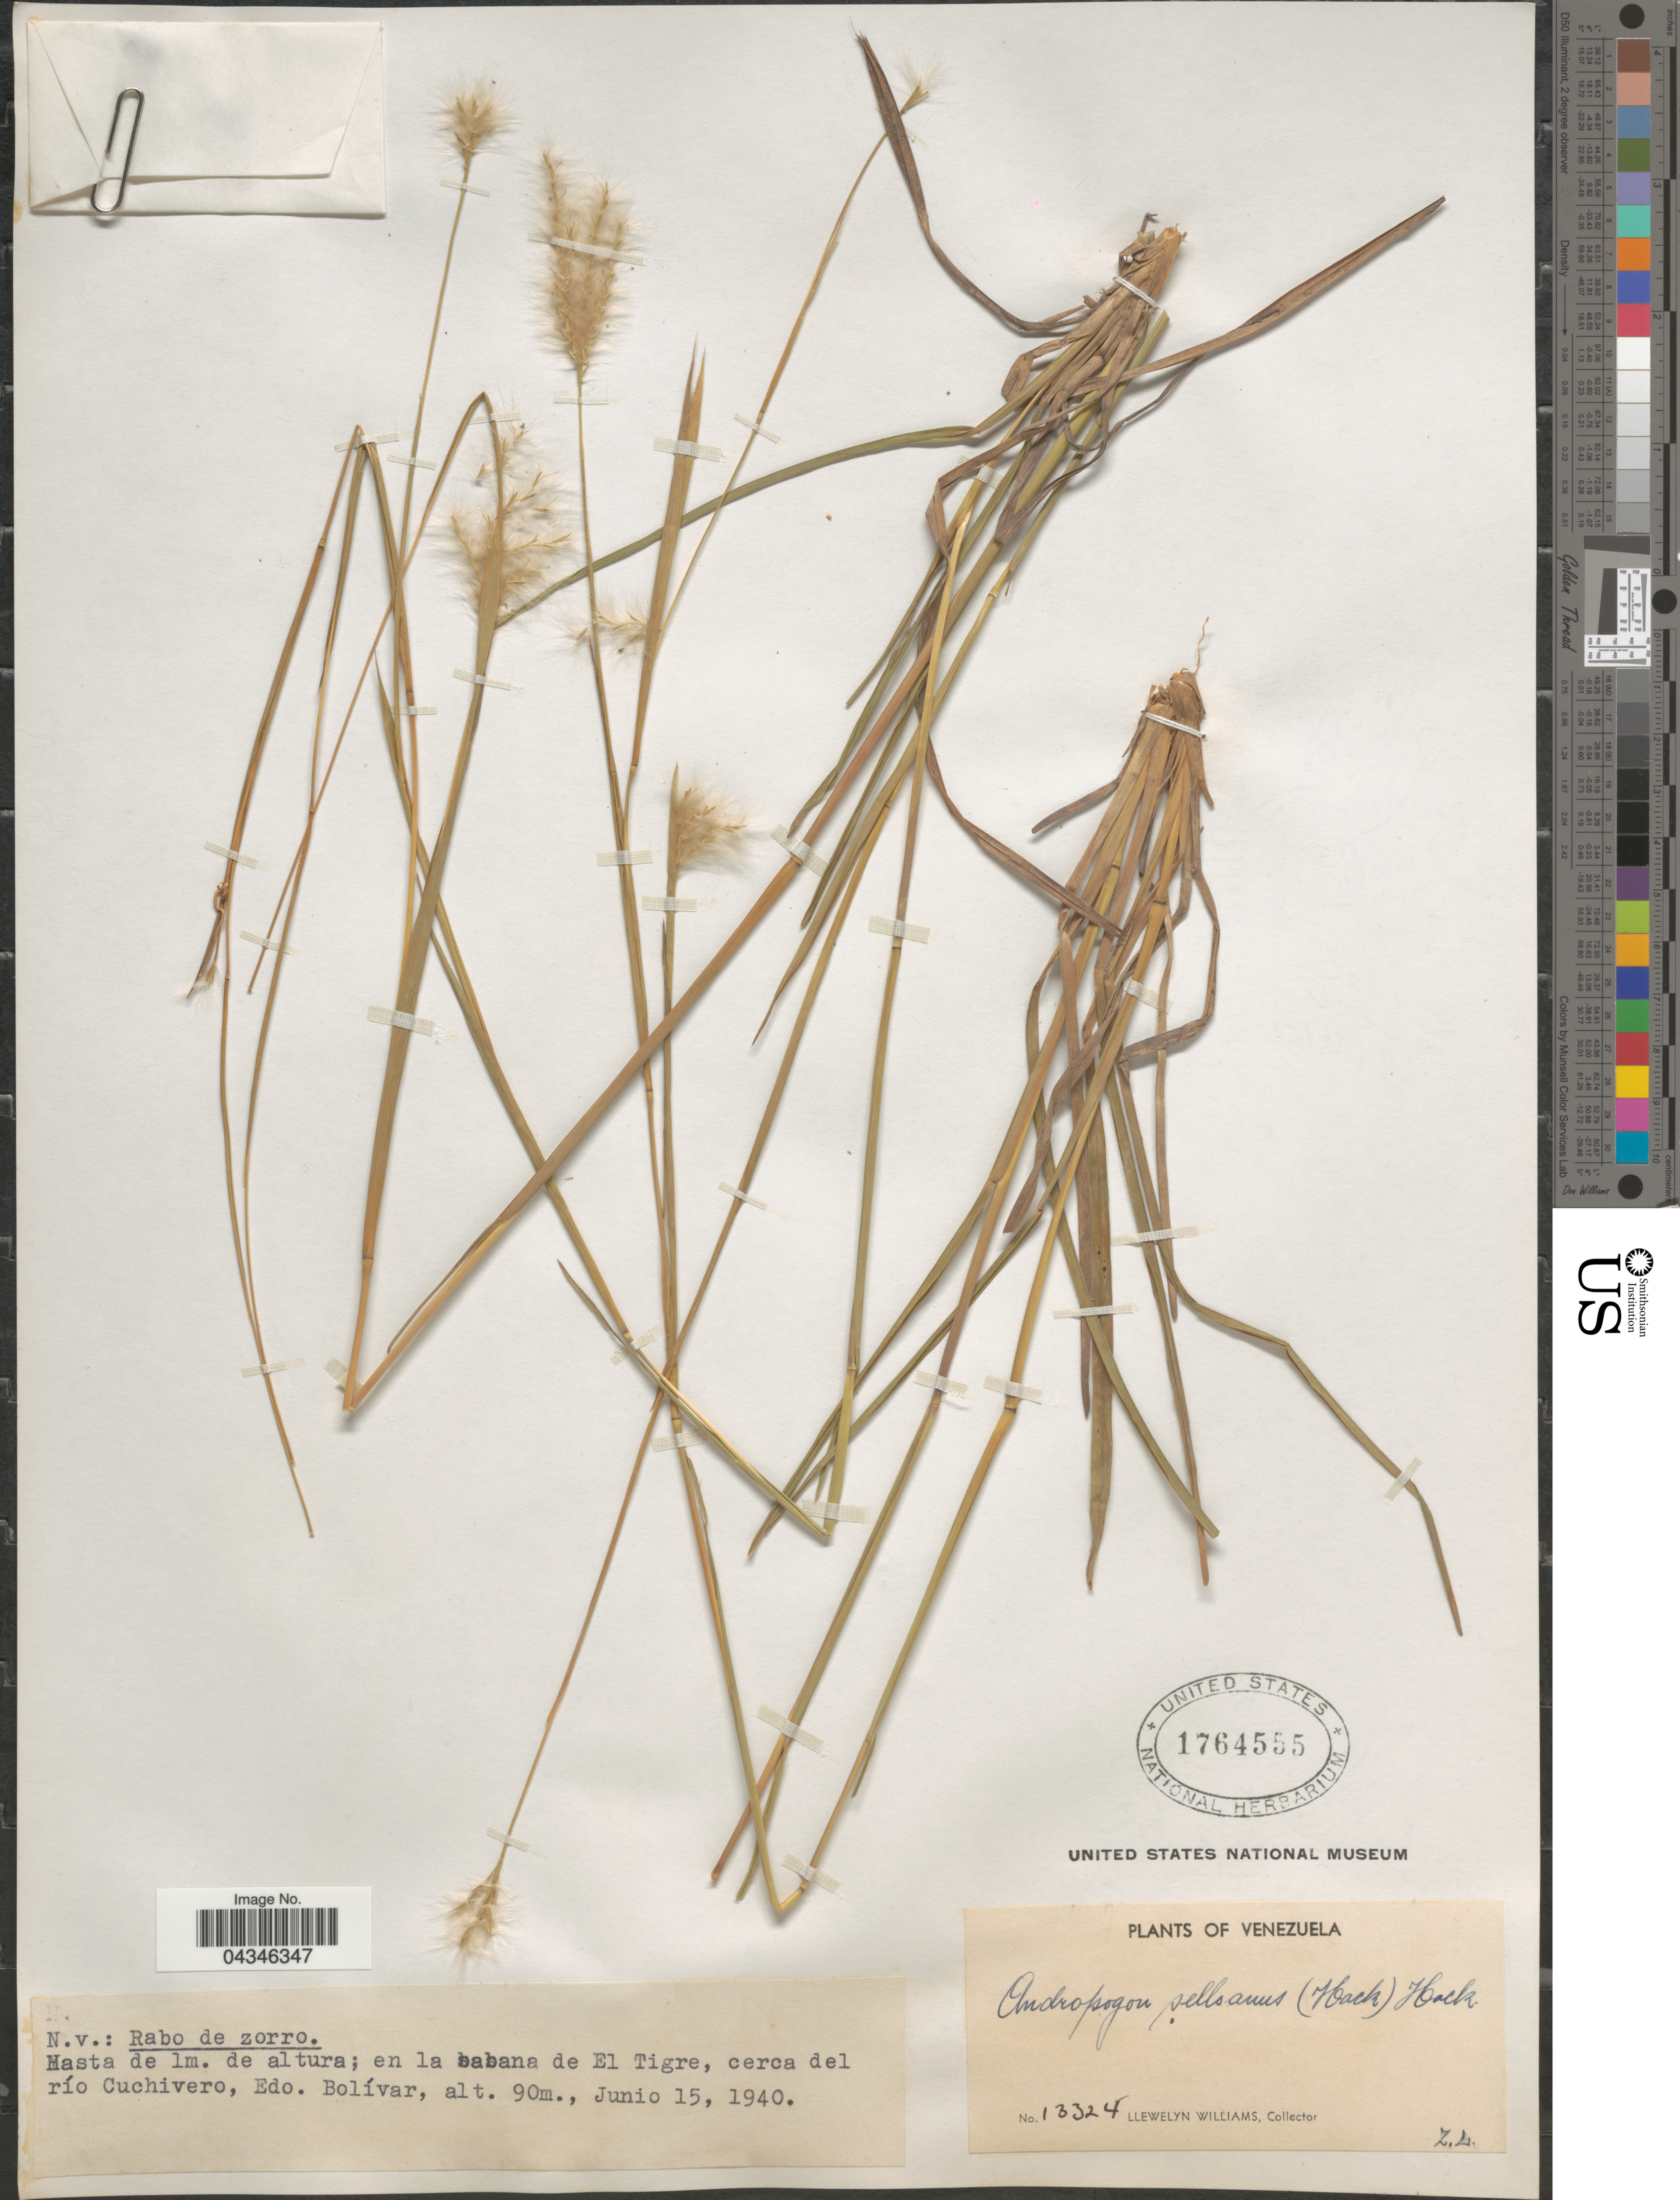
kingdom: Plantae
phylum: Tracheophyta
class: Liliopsida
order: Poales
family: Poaceae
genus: Andropogon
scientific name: Andropogon selloanus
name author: (Hack.) Hack.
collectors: Ll. Williams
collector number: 13324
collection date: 1940-06-15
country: Venezuela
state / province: Bolivar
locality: En la sabana de El Tigre, cerca del río Cuchivero.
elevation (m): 90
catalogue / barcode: US 1764555